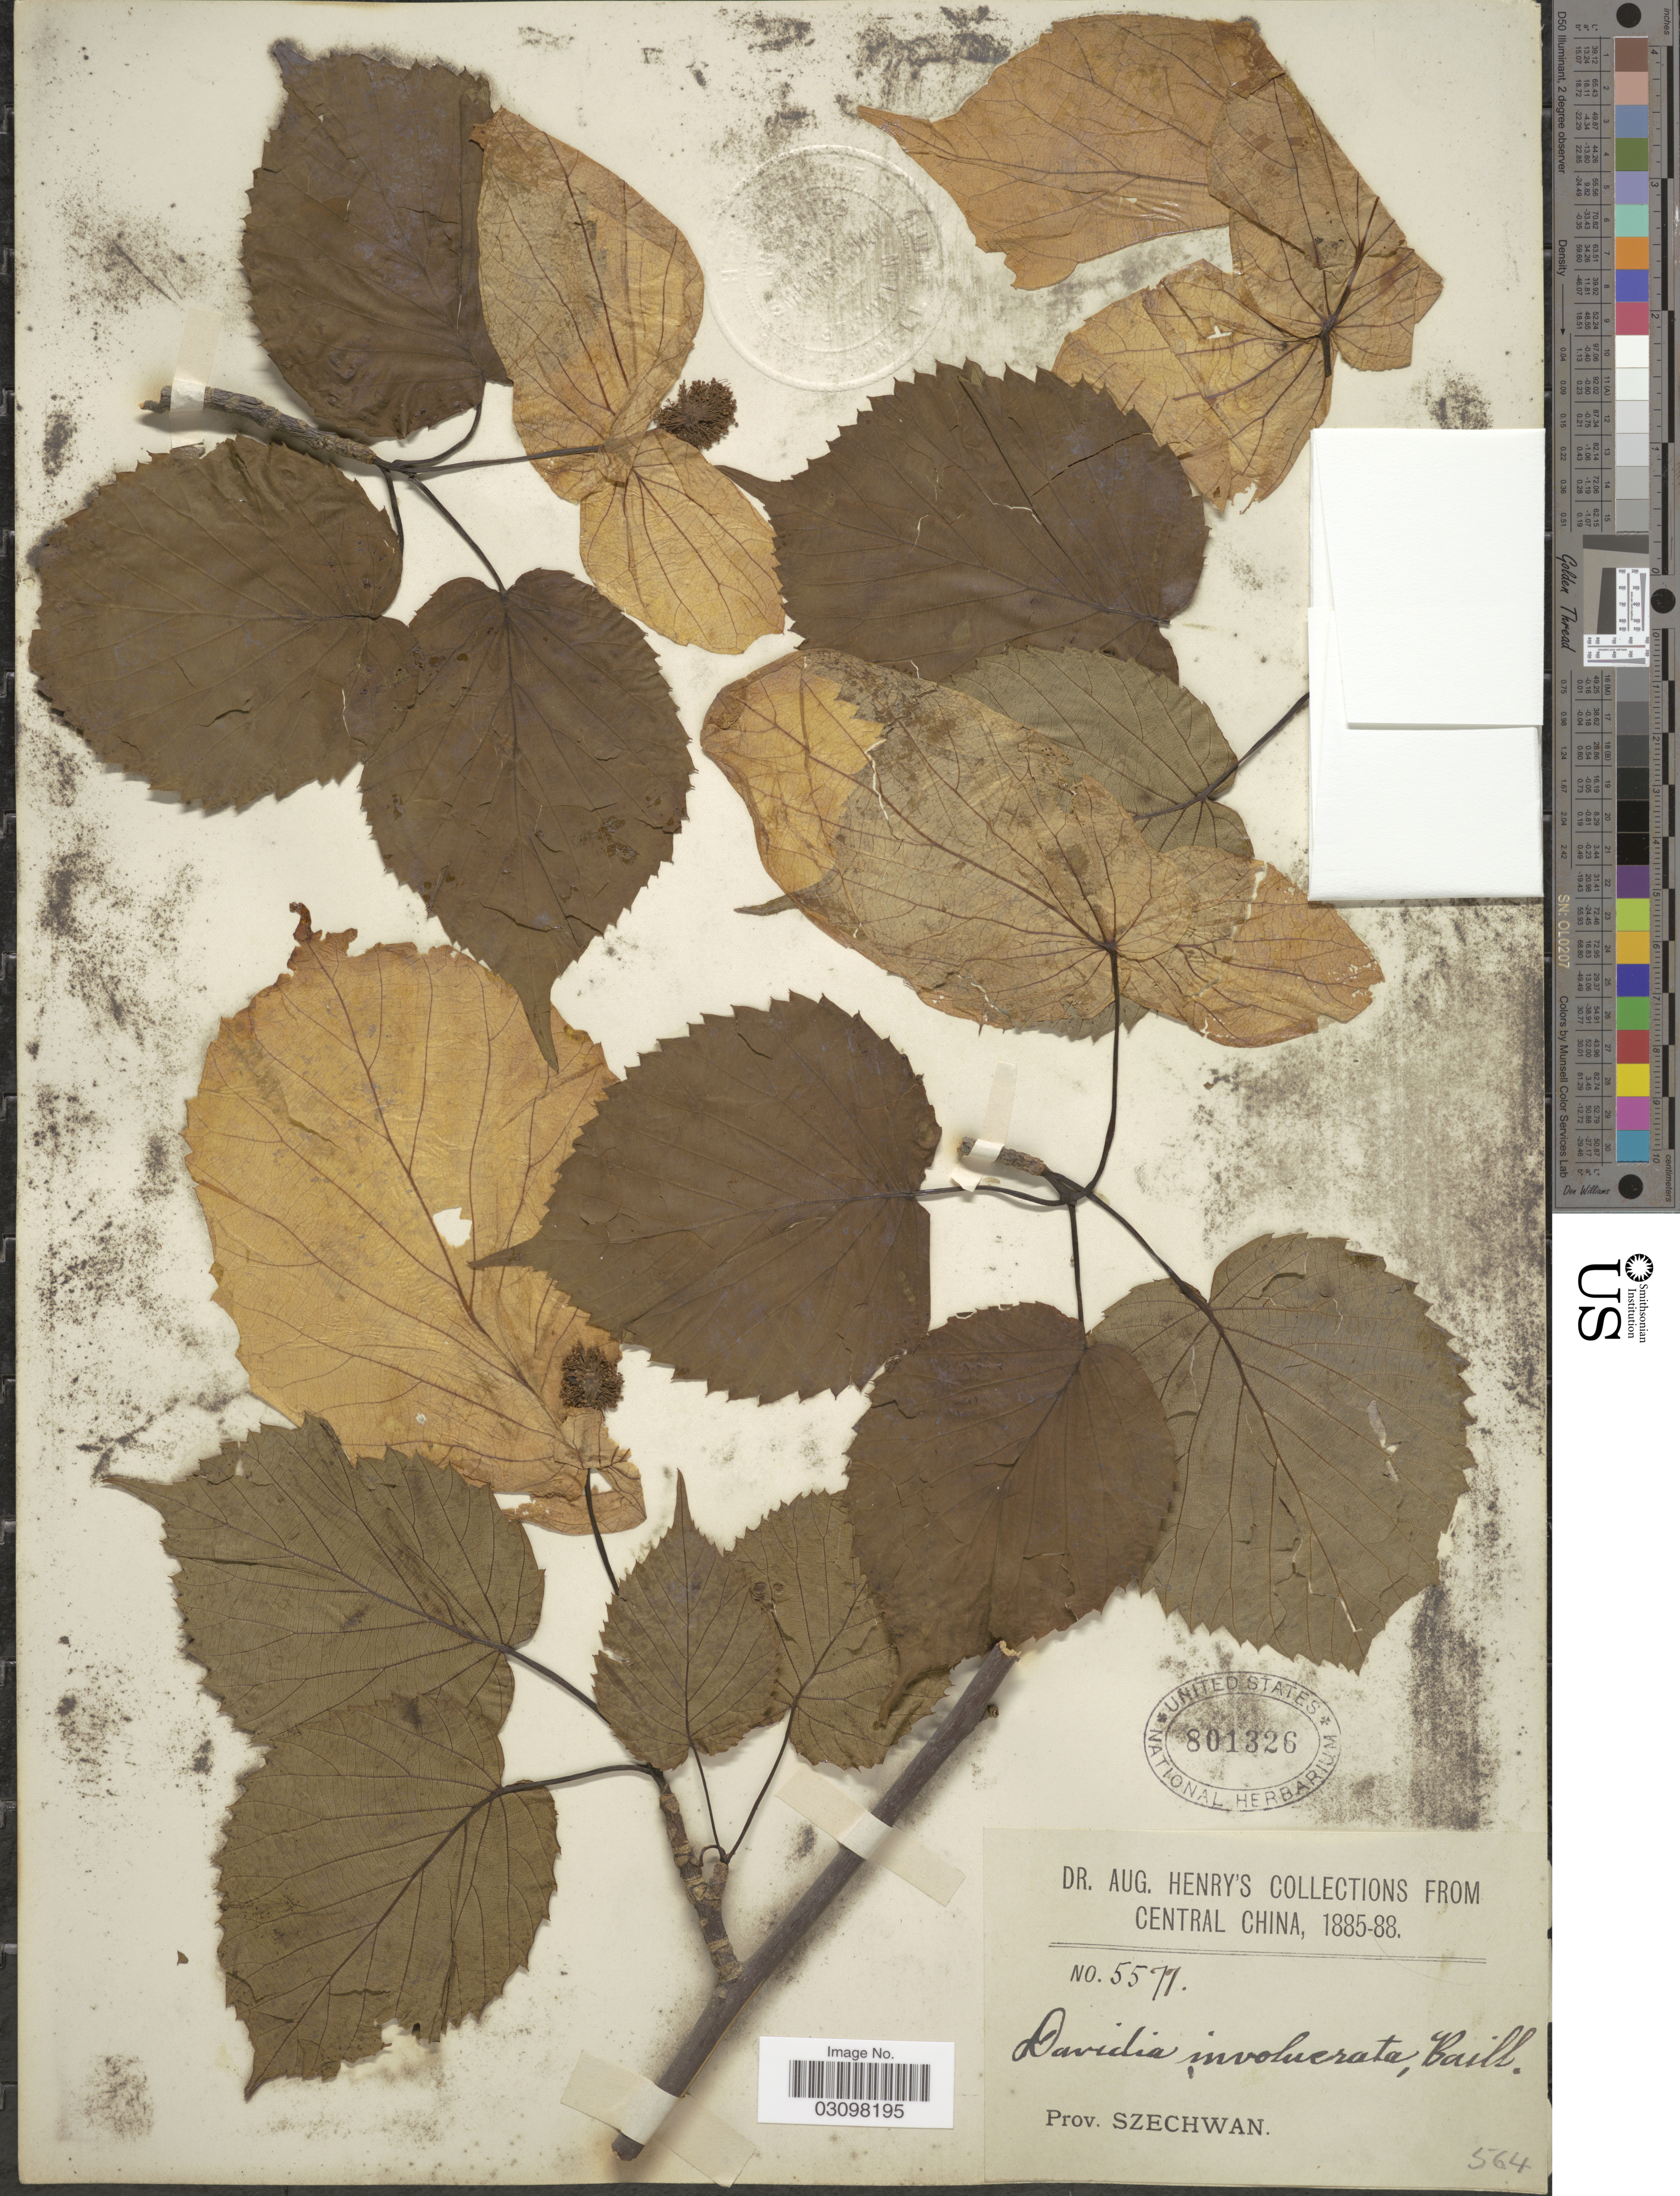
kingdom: Plantae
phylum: Tracheophyta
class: Magnoliopsida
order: Cornales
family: Nyssaceae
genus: Davidia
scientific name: Davidia involucrata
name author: Baill.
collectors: A. Henry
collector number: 5577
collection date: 1885/1888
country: China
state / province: Sichuan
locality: Central China. Prov. Szechwan.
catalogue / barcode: US 801326